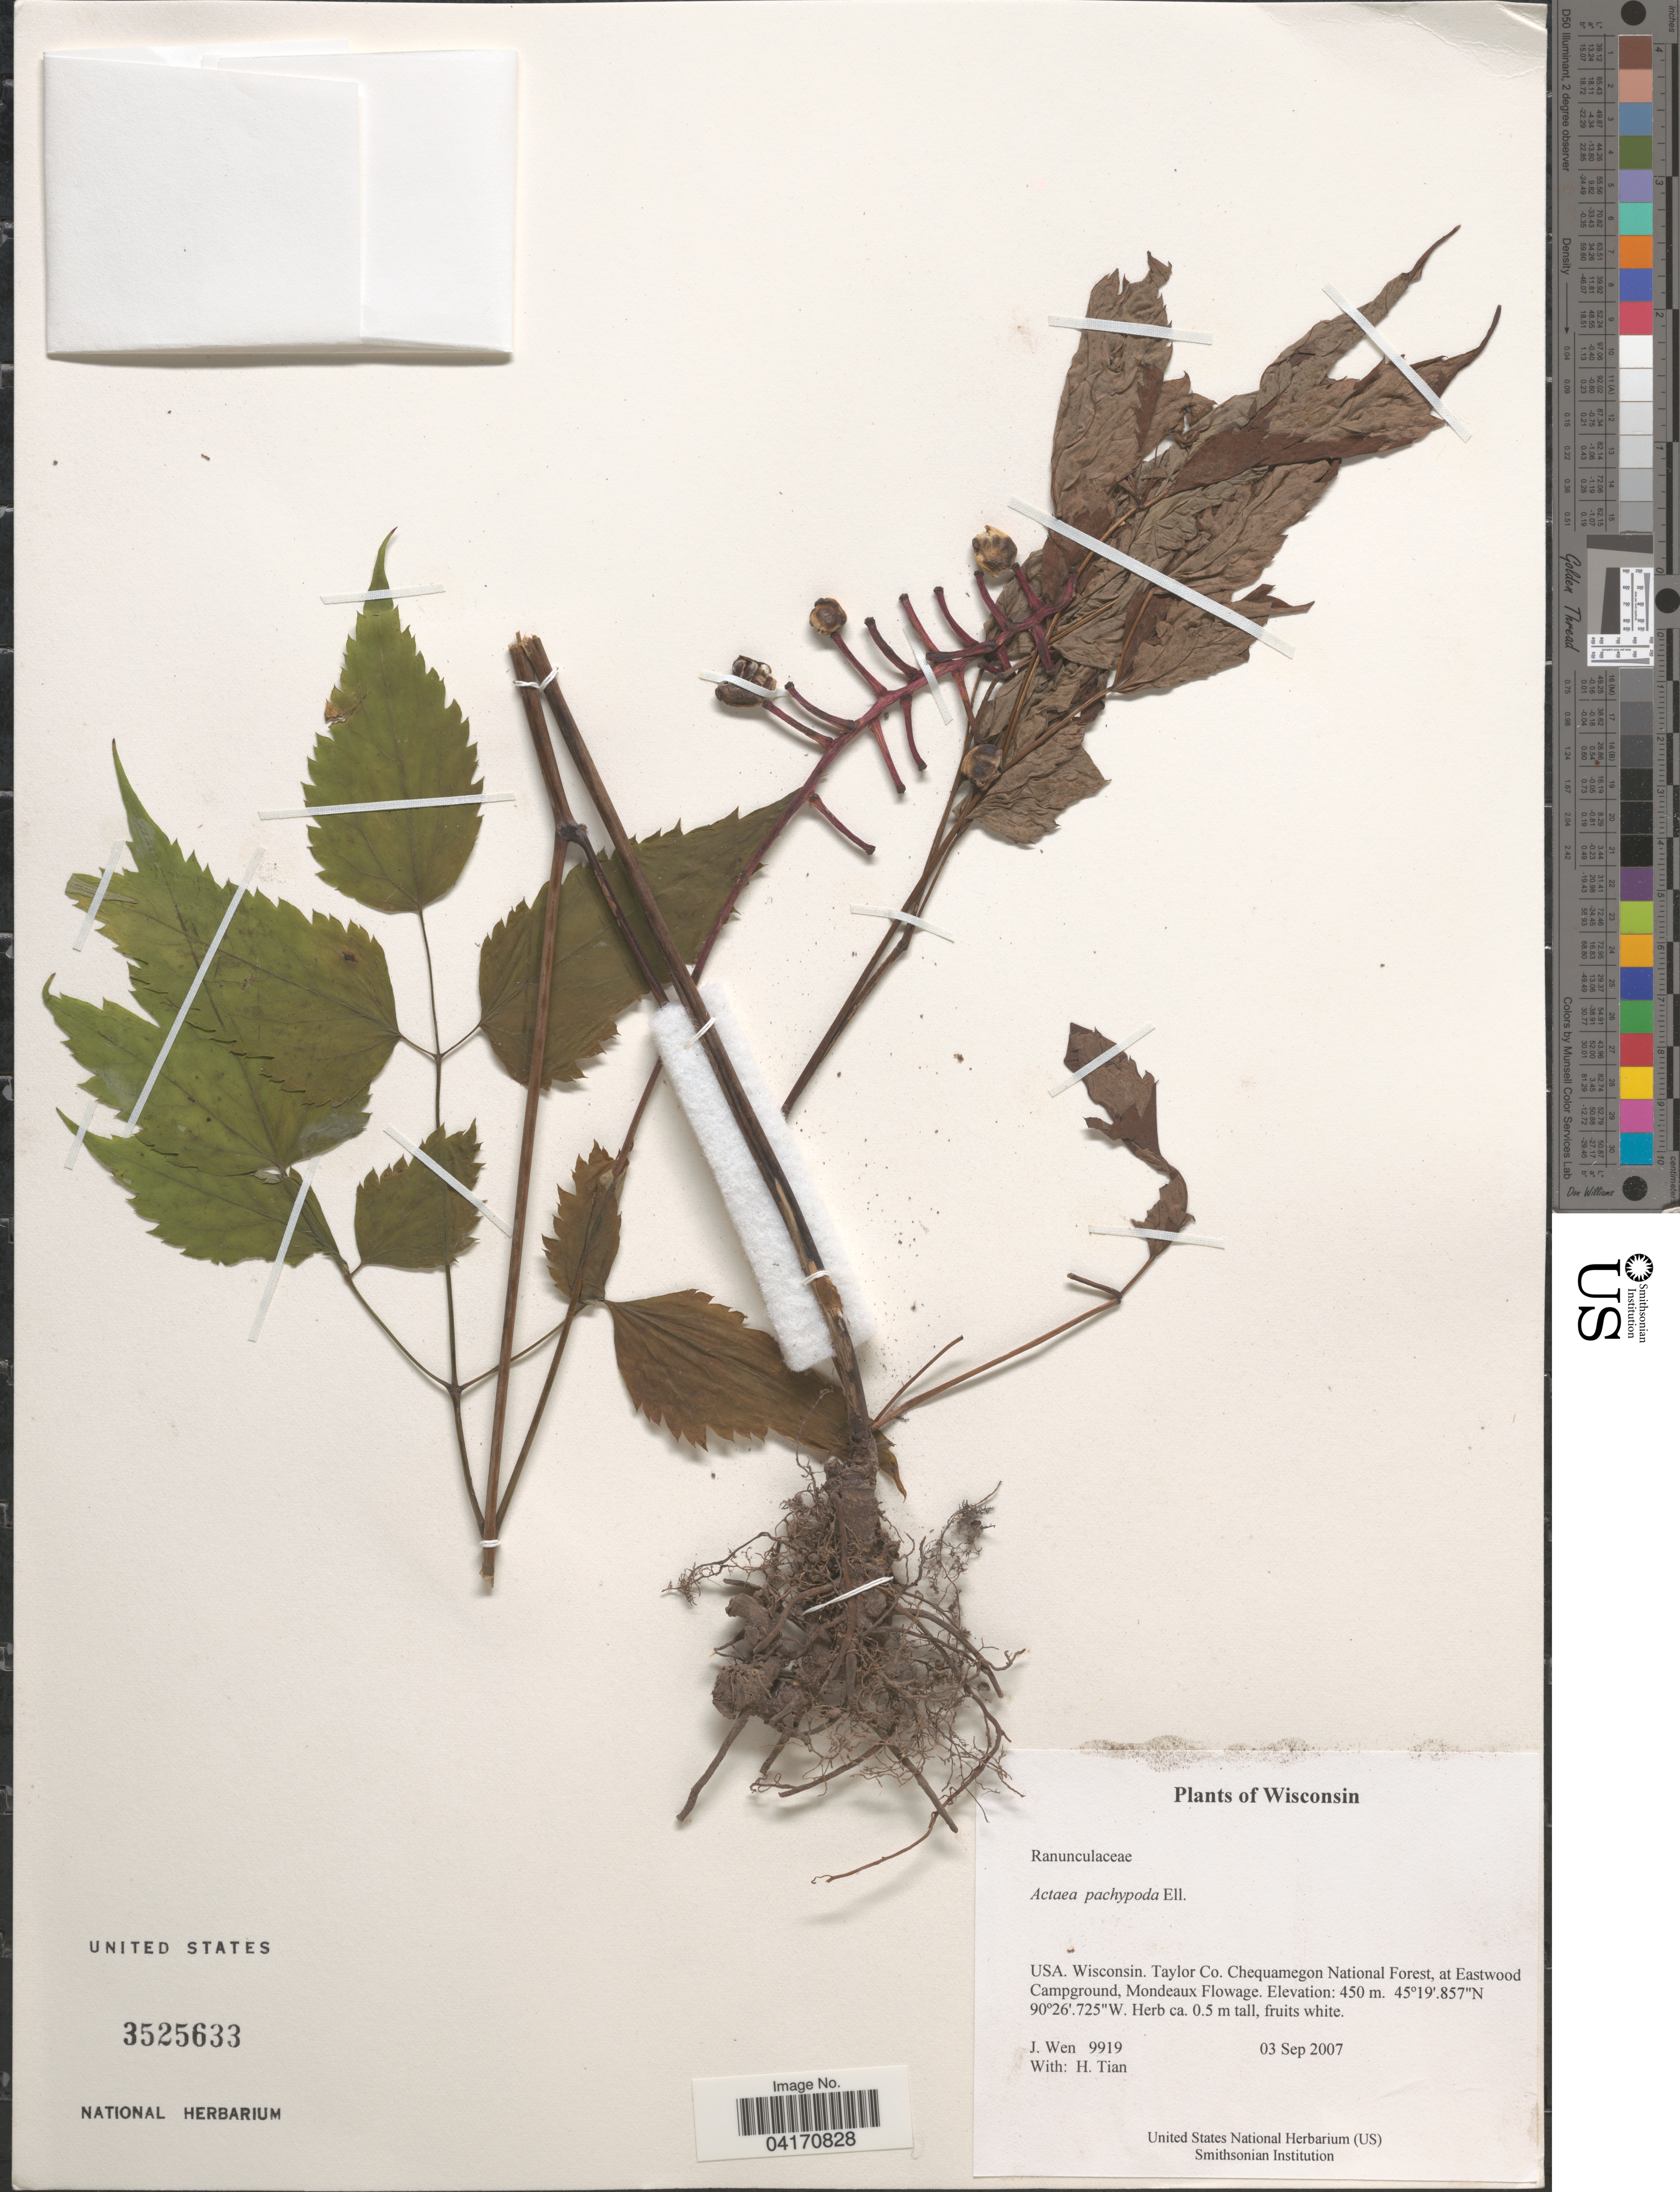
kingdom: Plantae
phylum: Tracheophyta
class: Magnoliopsida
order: Ranunculales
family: Ranunculaceae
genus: Actaea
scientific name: Actaea pachypoda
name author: Elliott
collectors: J. Wen & H. Tian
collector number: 9919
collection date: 2007-09-03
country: United States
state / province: Wisconsin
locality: Taylor Co. Chequamegon National Forest, at Eastwood Campground, Mondeaux Flowage.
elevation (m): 450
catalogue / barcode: US 3525633